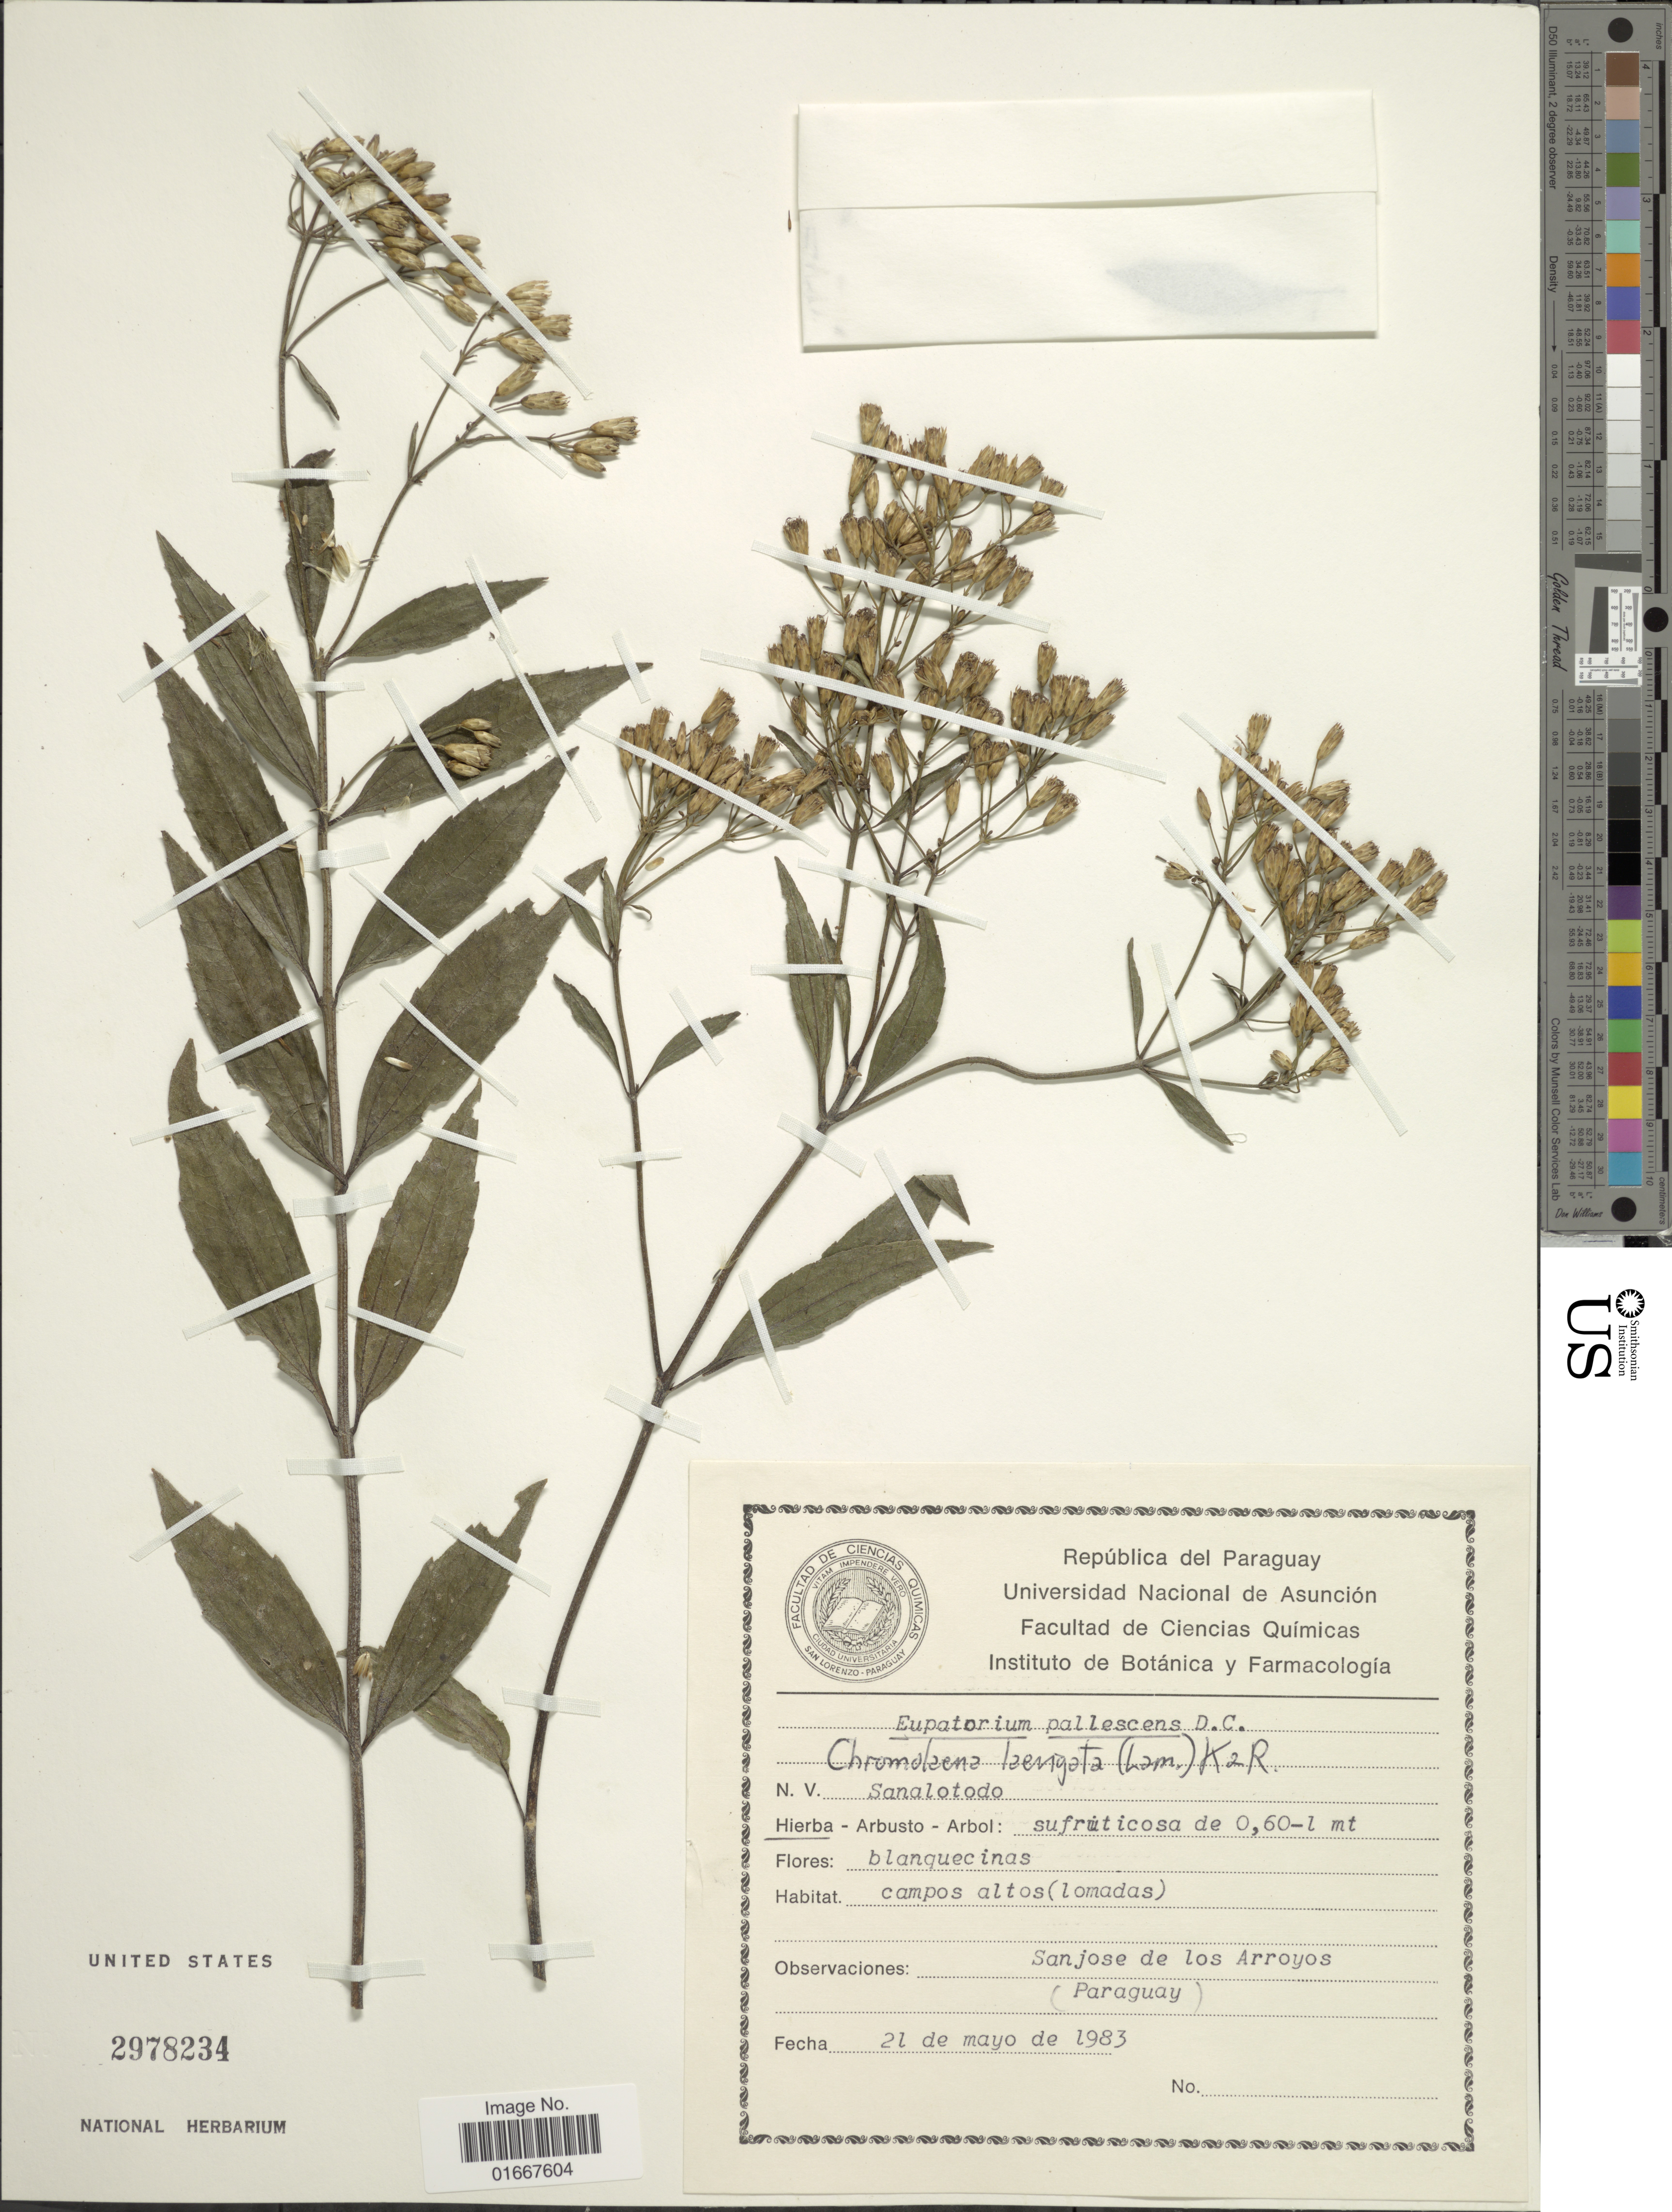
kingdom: Plantae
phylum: Tracheophyta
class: Magnoliopsida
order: Asterales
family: Asteraceae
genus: Chromolaena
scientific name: Chromolaena laevigata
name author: (Lam.) R.M. King & H. Rob.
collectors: Universidad Nacional de Asuncion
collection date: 1983-05-21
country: Paraguay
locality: San jose de los Arroyos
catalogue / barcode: US 2978234